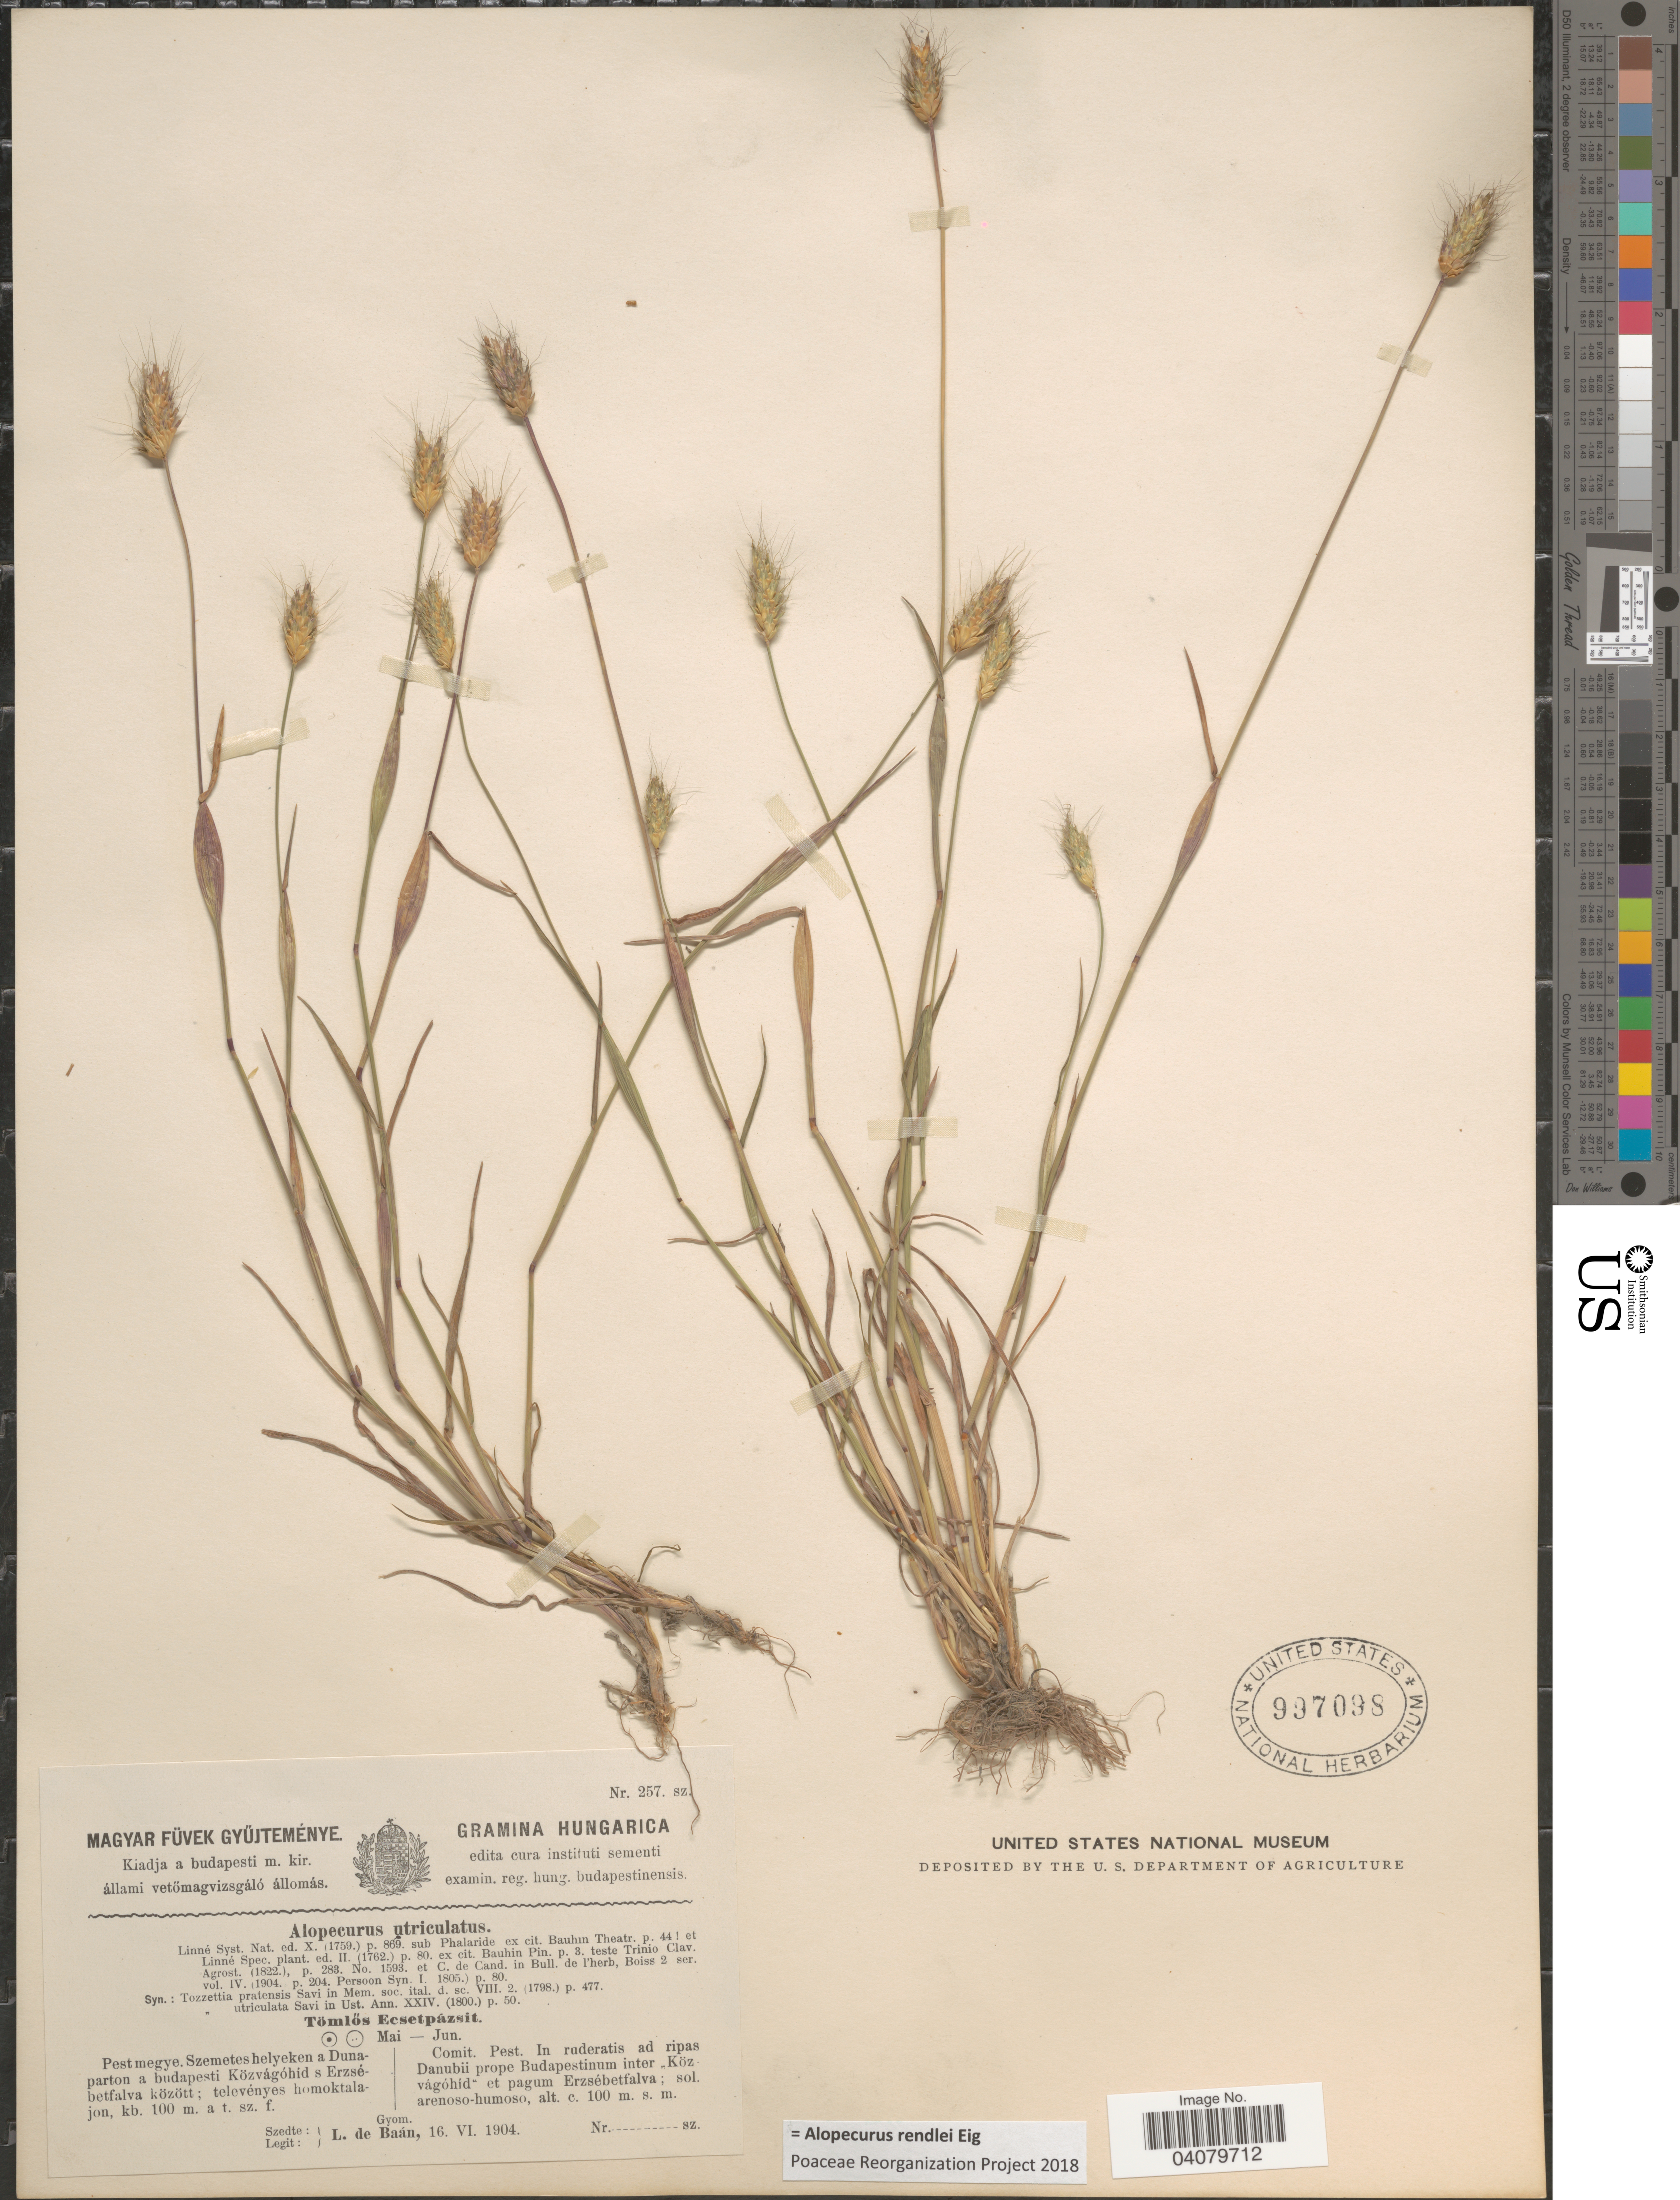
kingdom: Plantae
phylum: Tracheophyta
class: Liliopsida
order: Poales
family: Poaceae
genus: Alopecurus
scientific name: Alopecurus rendlei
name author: Eig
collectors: L. De Baán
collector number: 257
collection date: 1904-06-16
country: Hungary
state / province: Pest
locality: Comit. Pest. In ruderatis ad ripas Danubii prope Budapestinum inter "Közvágóhid" et pagum Erzsébetfalva.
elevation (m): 100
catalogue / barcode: US 997098